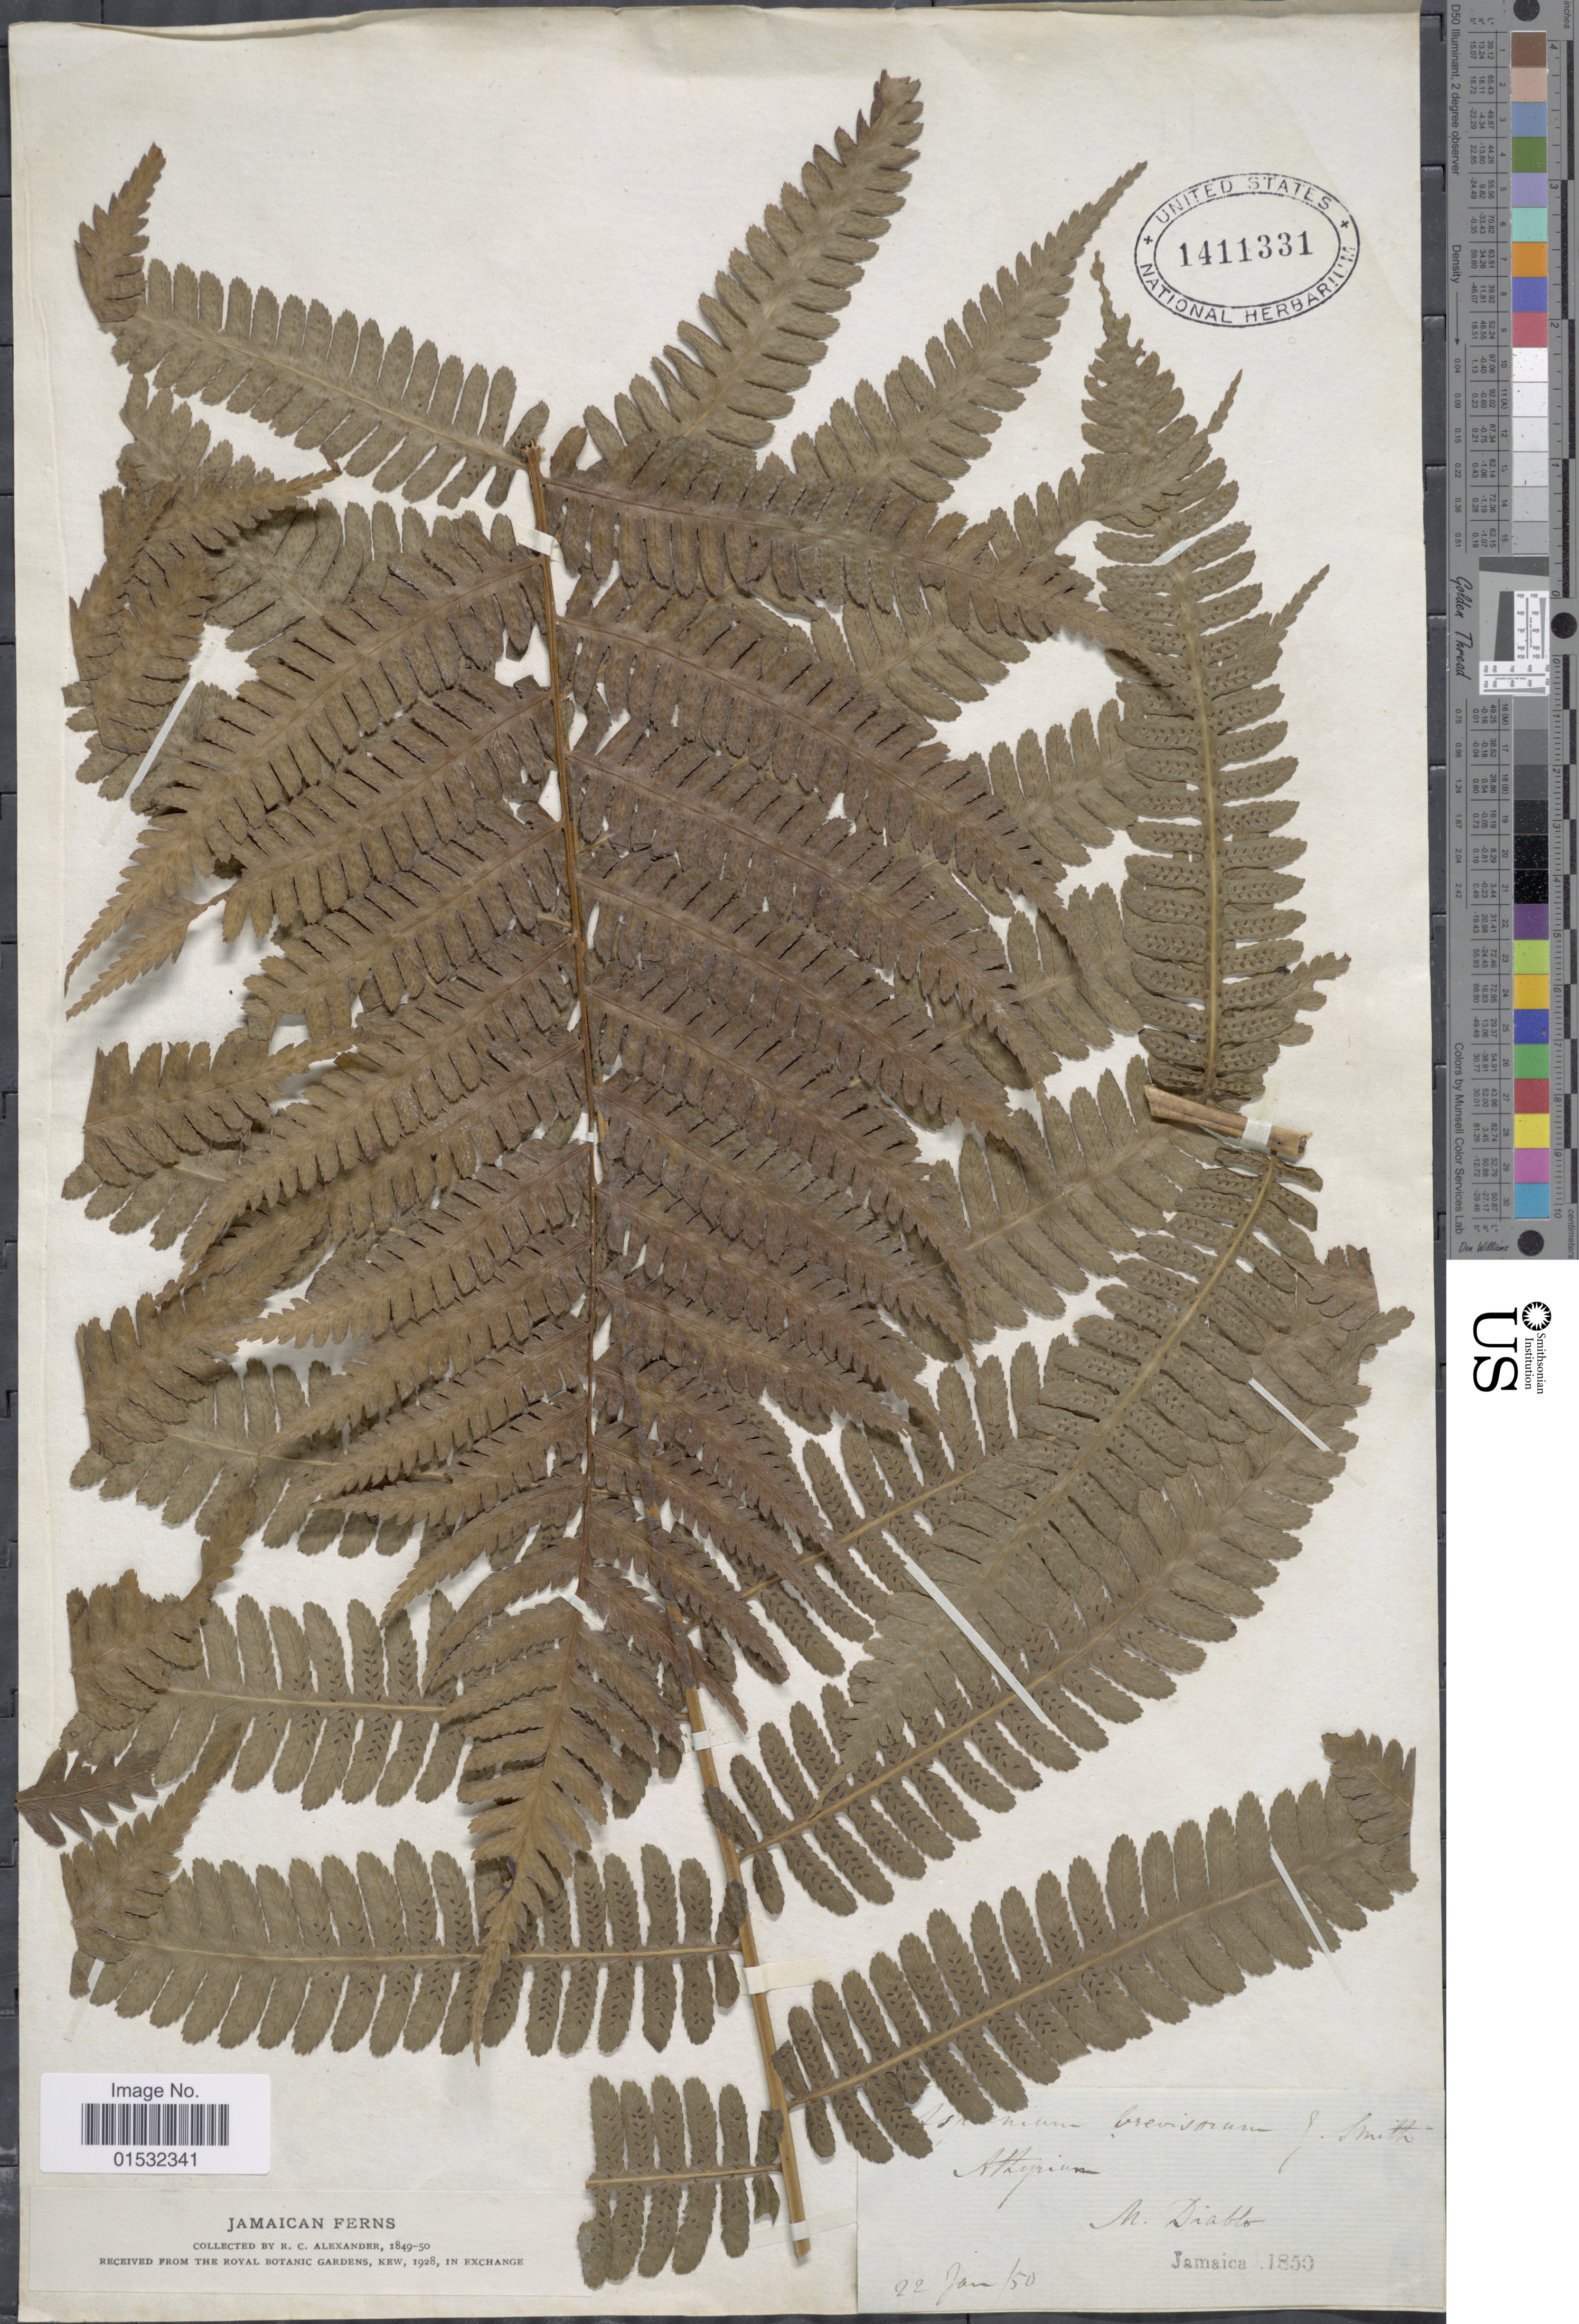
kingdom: Plantae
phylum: Tracheophyta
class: Polypodiopsida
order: Polypodiales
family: Athyriaceae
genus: Diplazium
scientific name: Diplazium pectinatum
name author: (Fée) C. Chr.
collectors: R. C. Alexander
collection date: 1850-01-22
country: Jamaica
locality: M. Diablo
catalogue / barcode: US 1411331